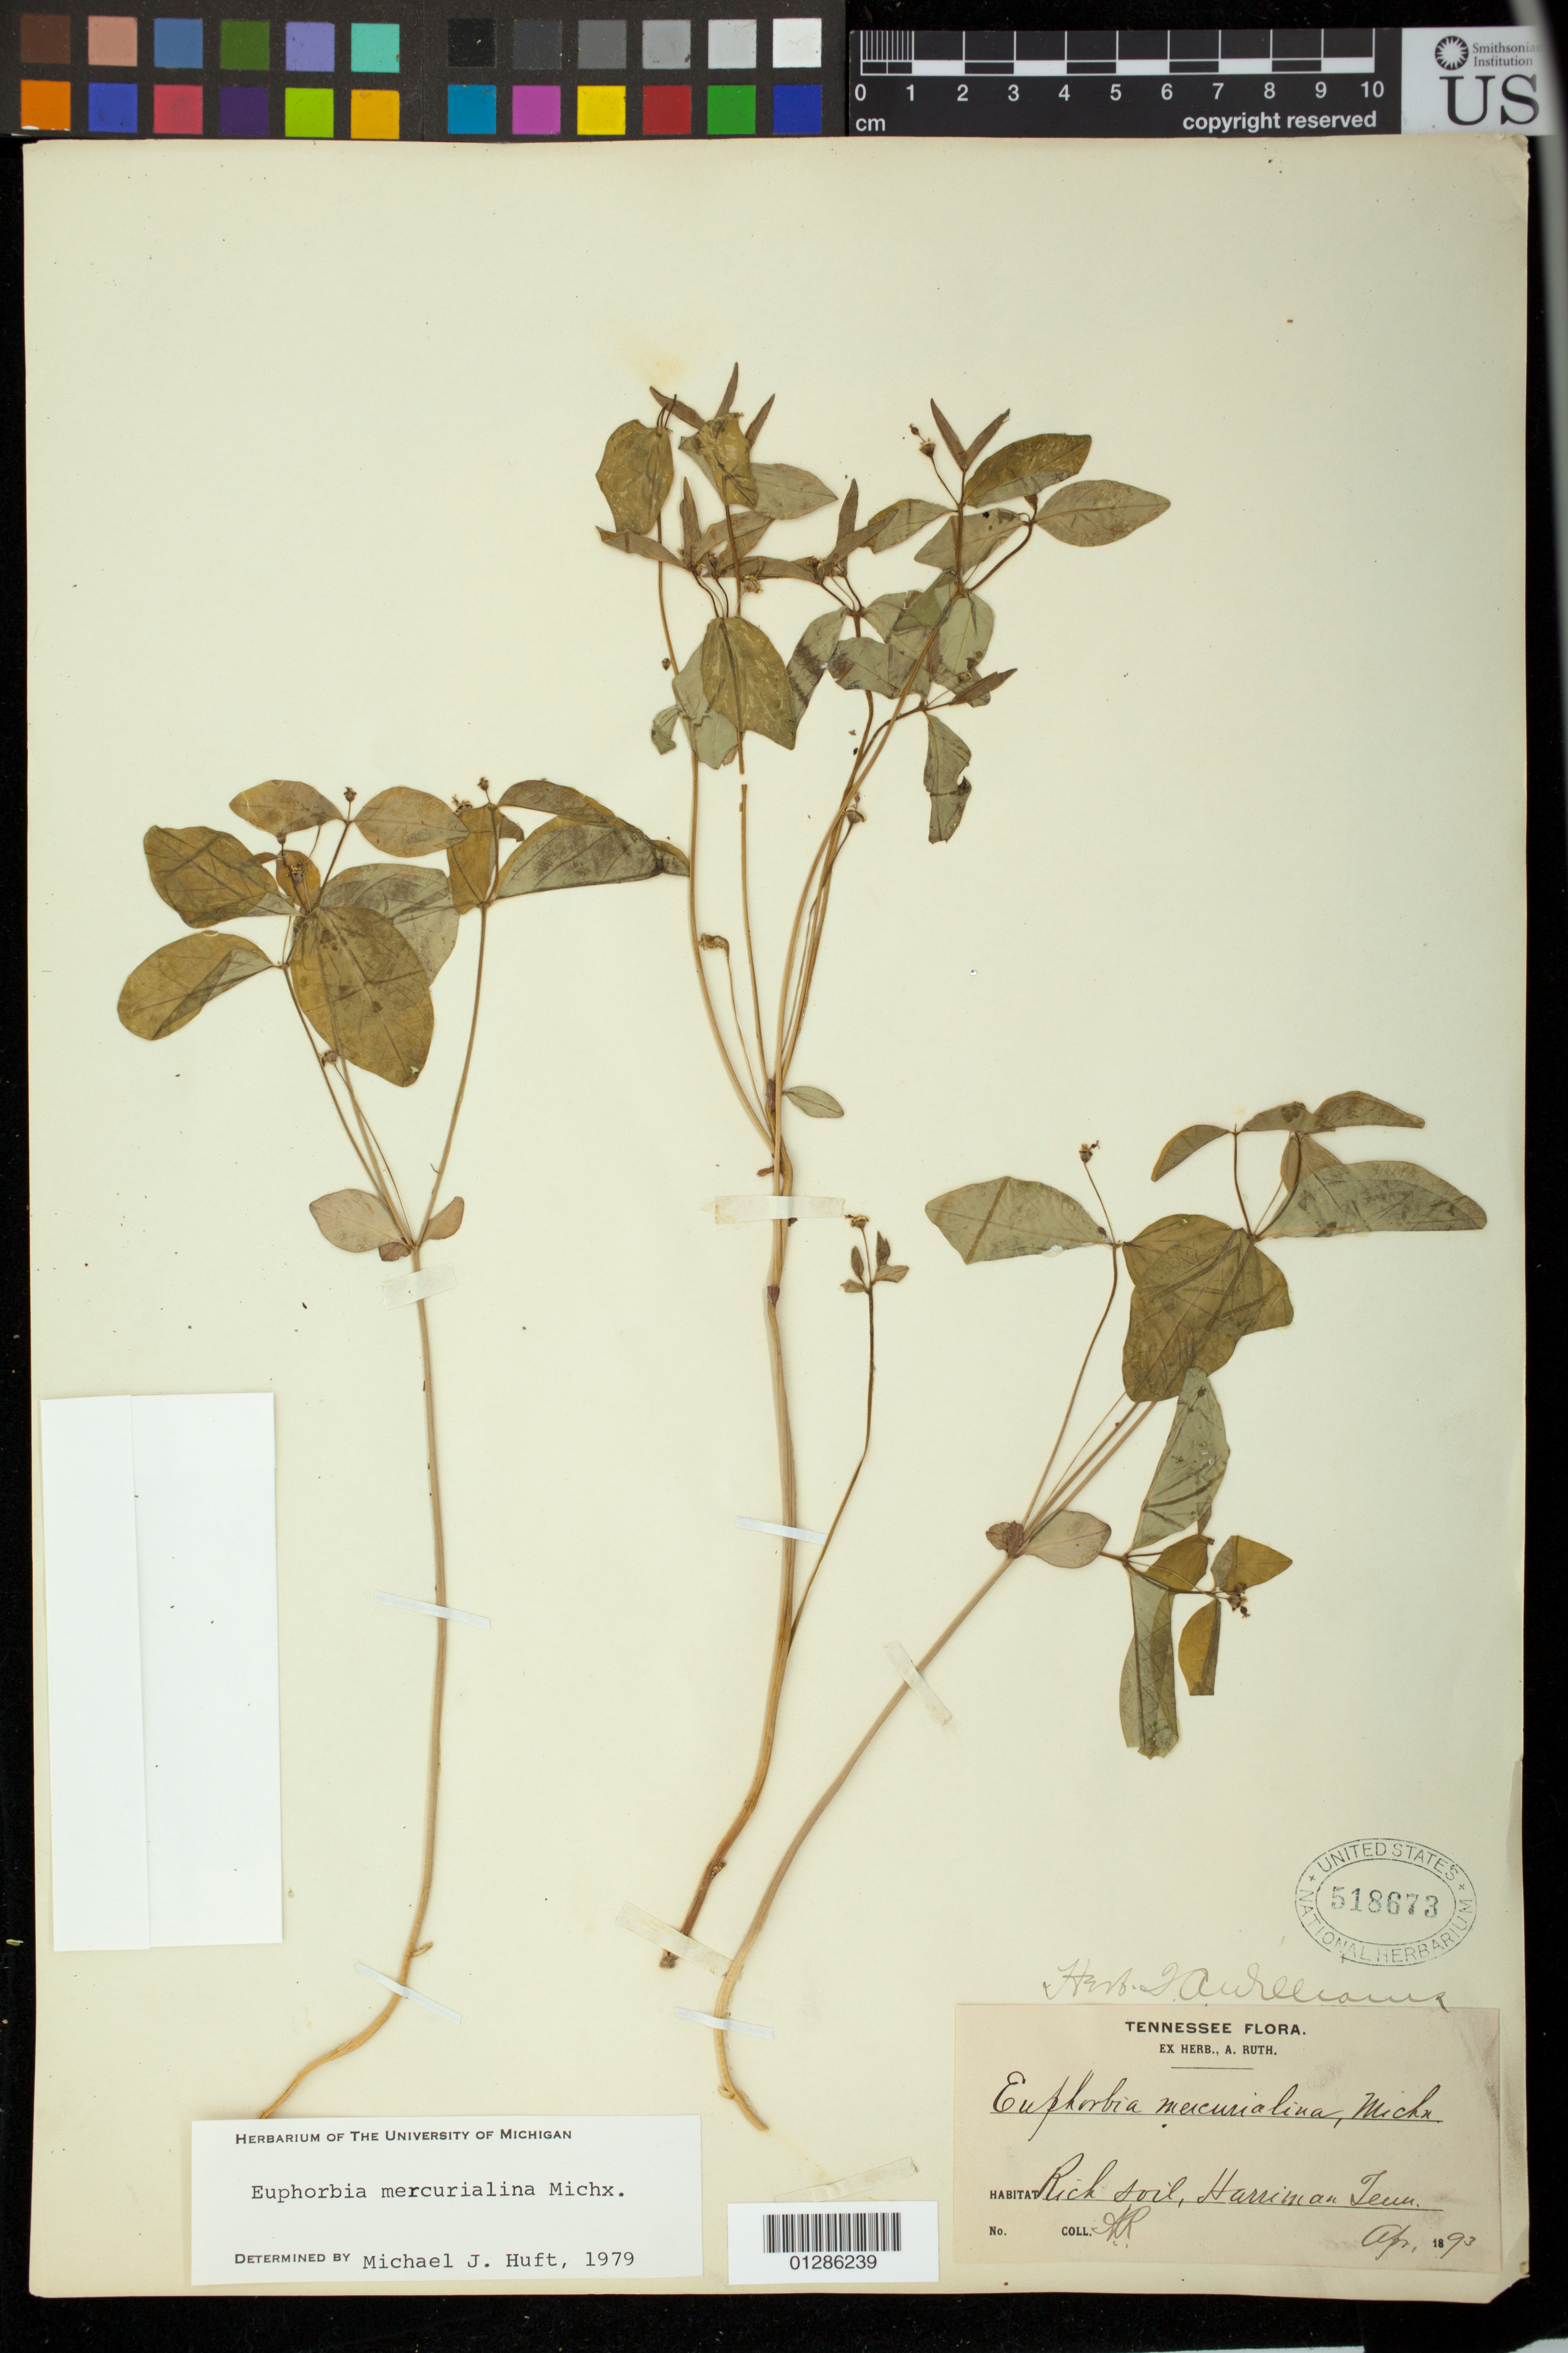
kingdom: Plantae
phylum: Tracheophyta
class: Magnoliopsida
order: Malpighiales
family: Euphorbiaceae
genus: Euphorbia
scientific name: Euphorbia mercurialina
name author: Michx.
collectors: A. Ruth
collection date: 1893-04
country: United States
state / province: Tennessee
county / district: Roane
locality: Harriman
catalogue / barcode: US 518673